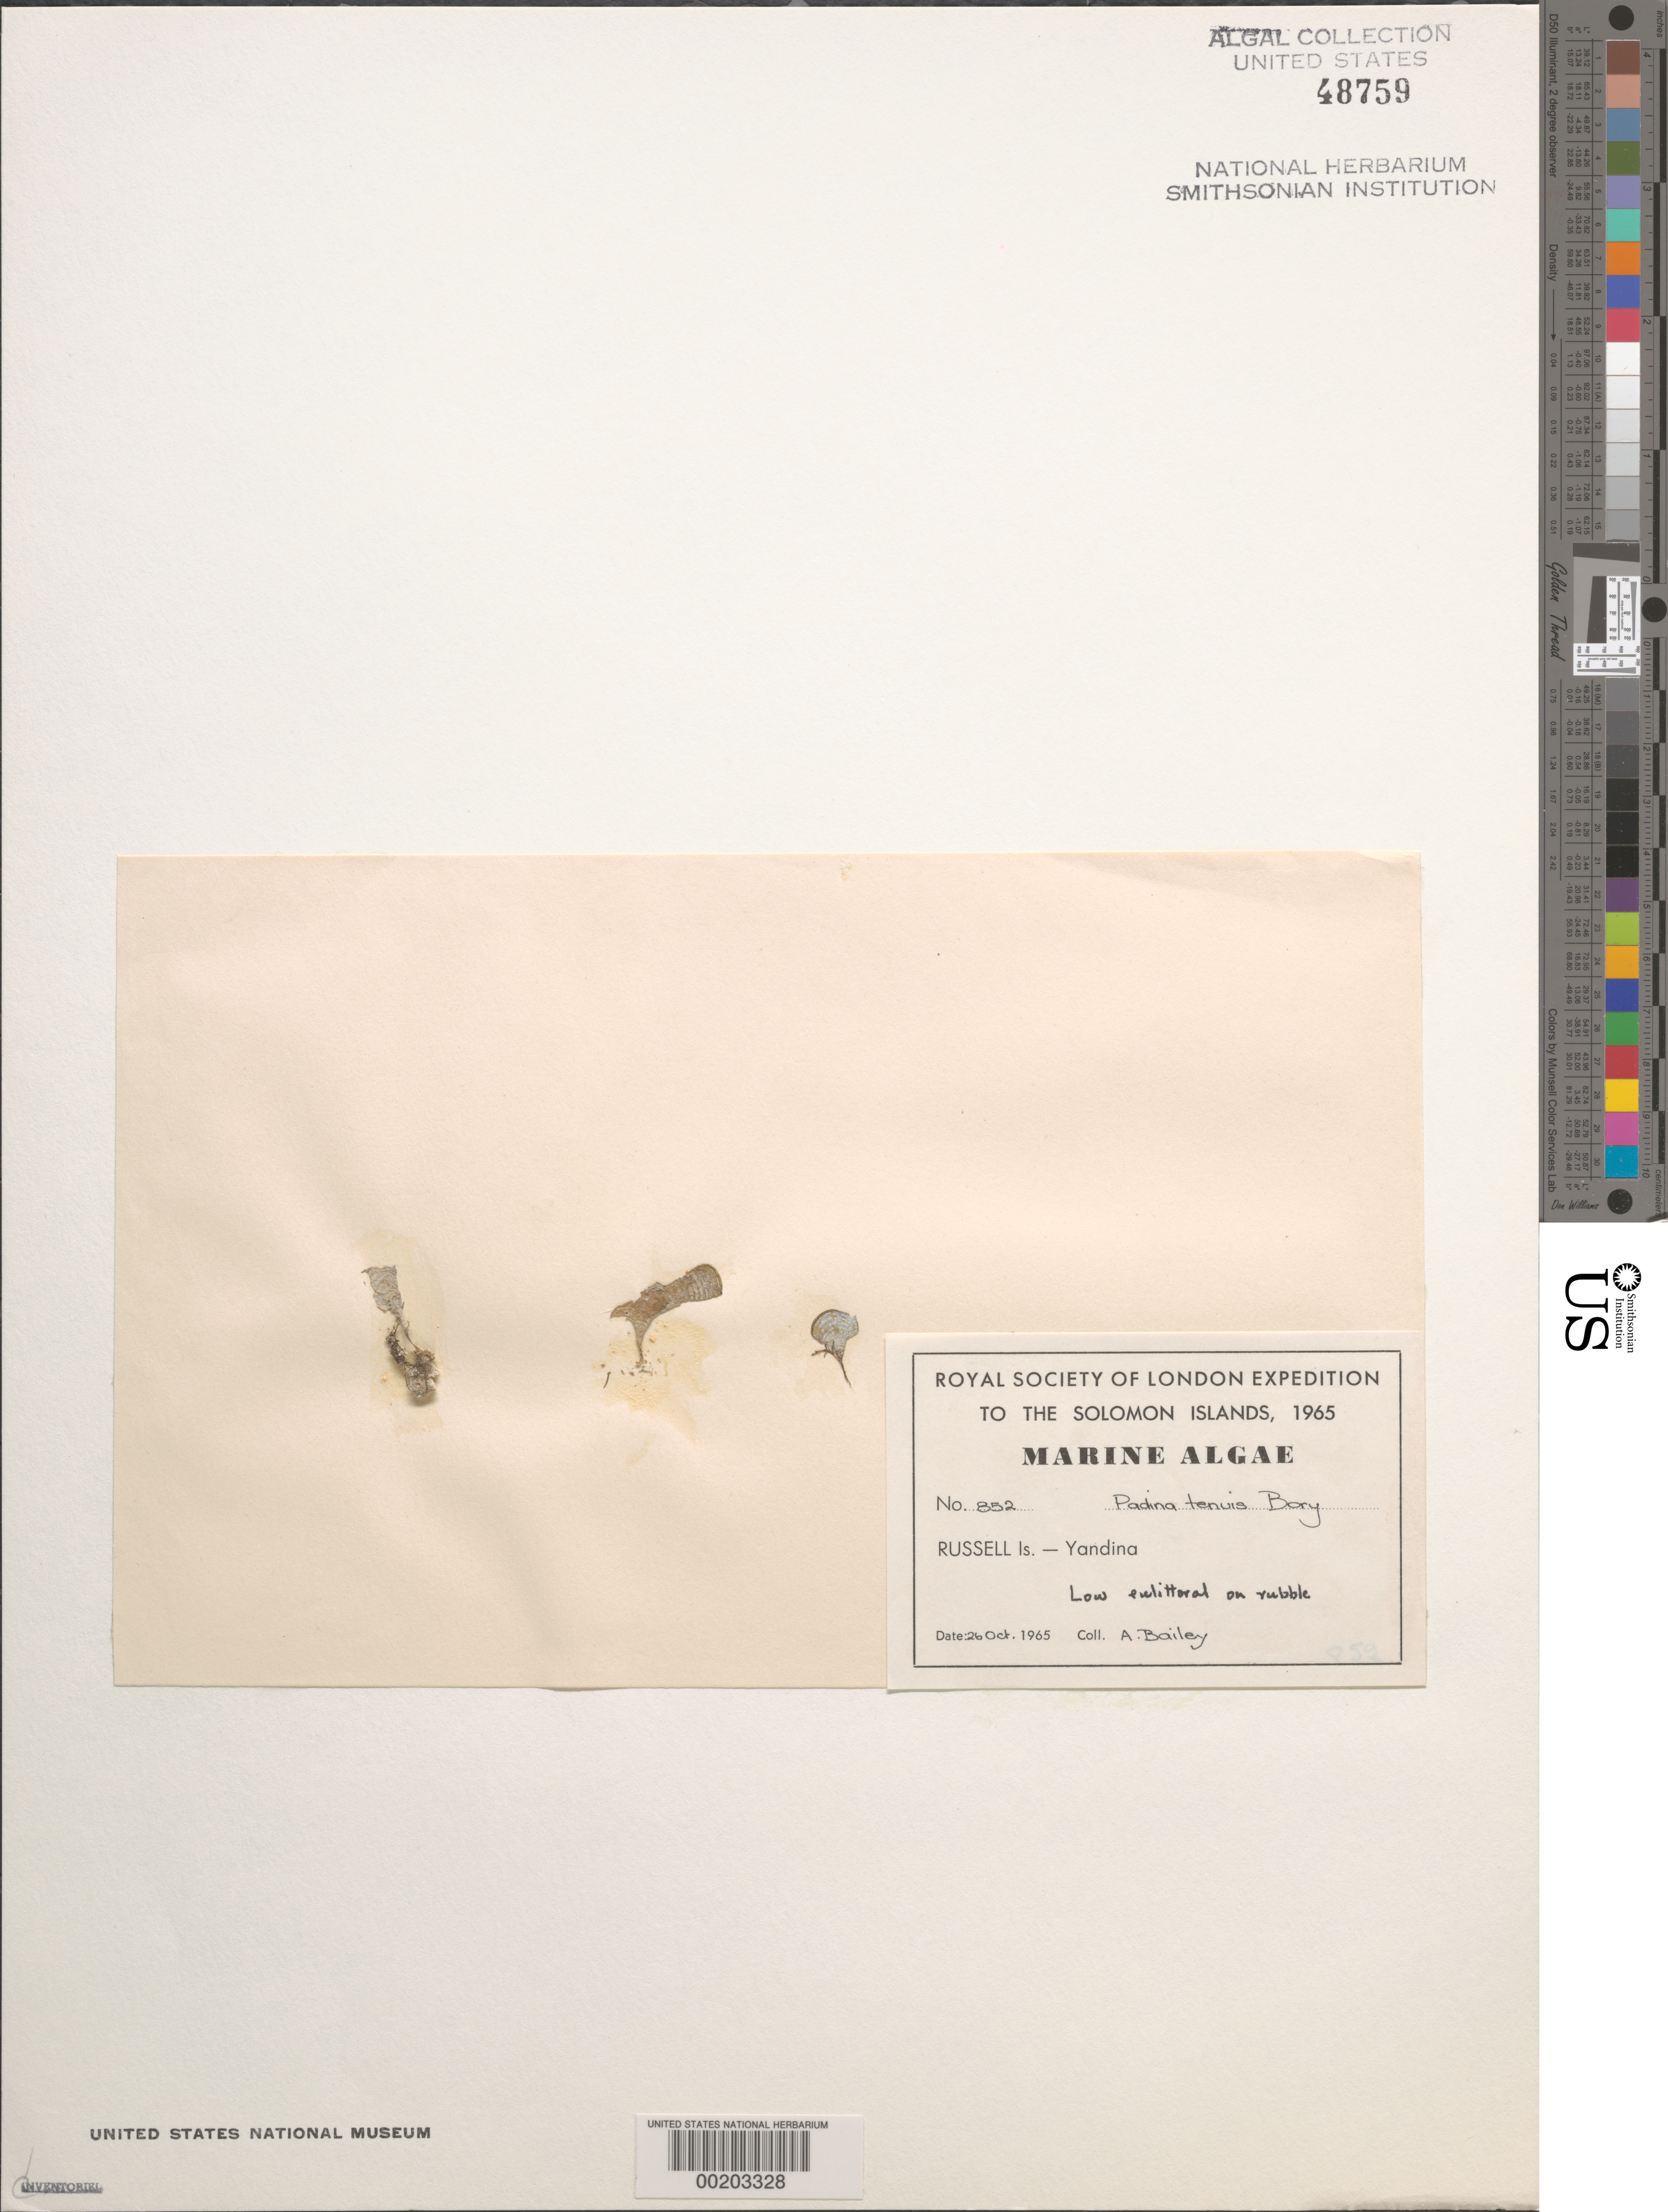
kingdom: Chromista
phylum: Ochrophyta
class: Phaeophyceae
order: Dictyotales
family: Dictyotaceae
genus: Padina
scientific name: Padina boryana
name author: Thivy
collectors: A. Bailey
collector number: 852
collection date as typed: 26 Oct 1965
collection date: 1965-10-26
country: Solomon Islands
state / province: Central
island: Mbanika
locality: Yandina (town)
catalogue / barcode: US 48759